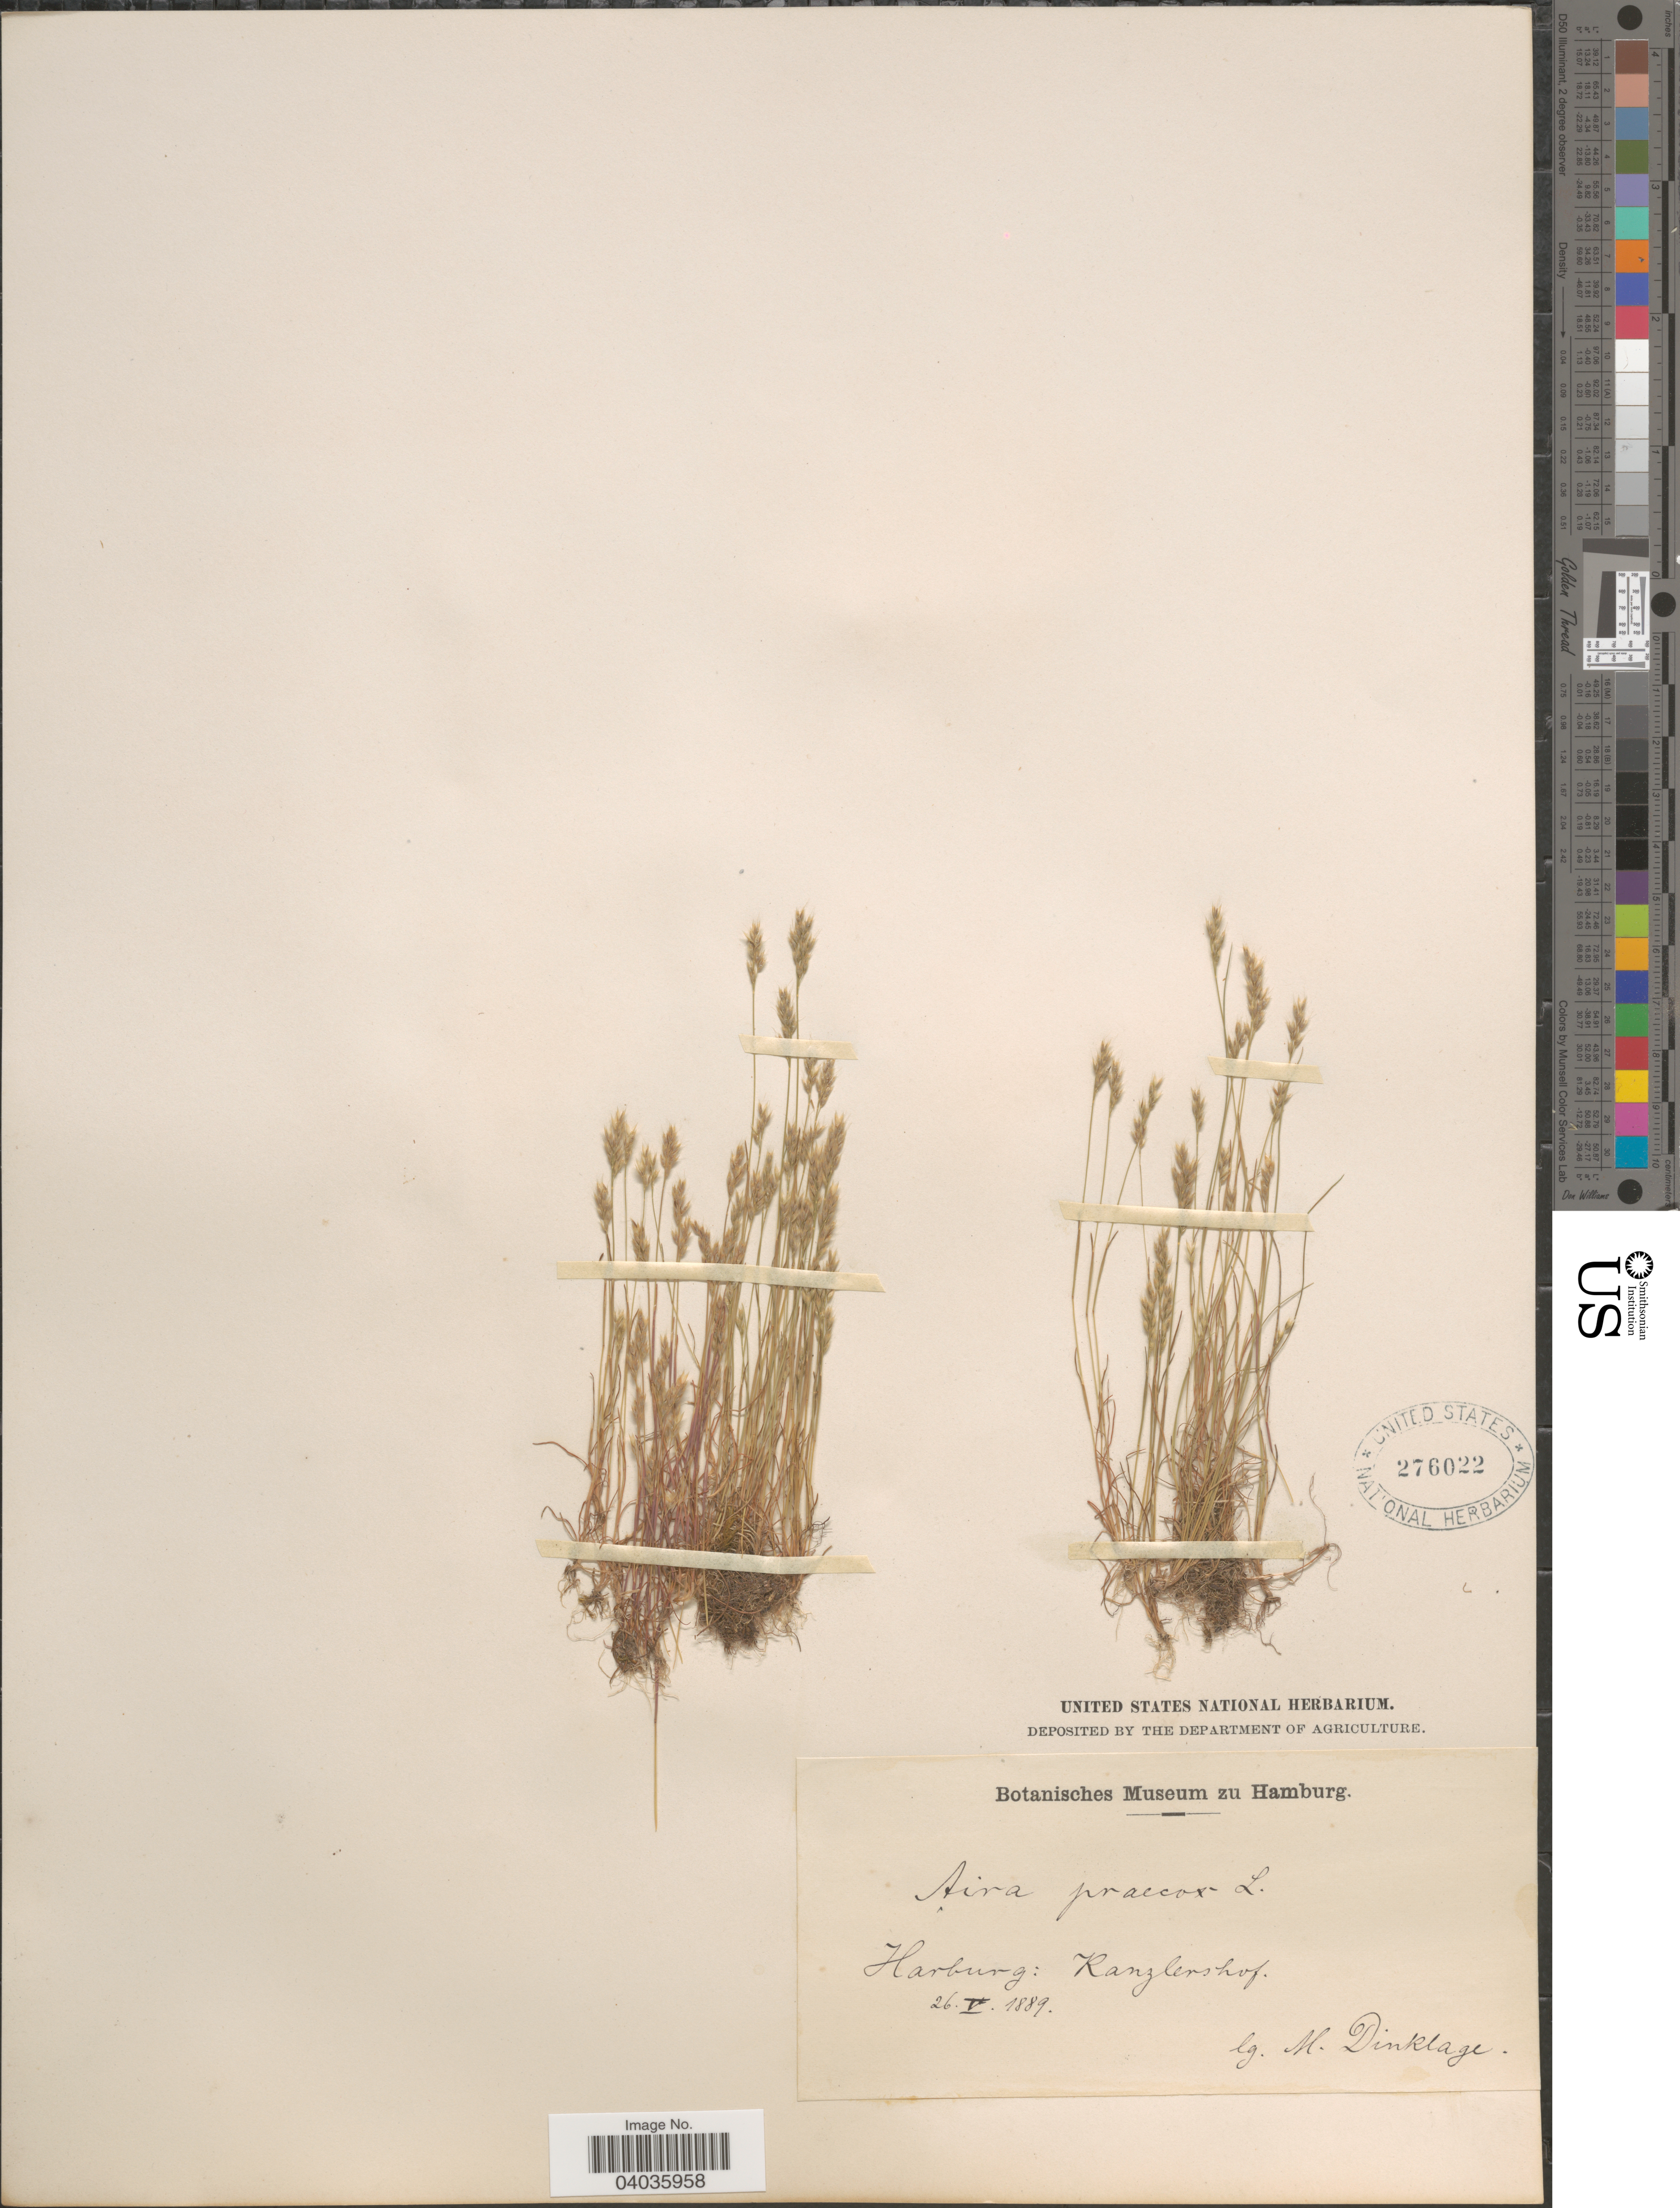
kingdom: Plantae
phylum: Tracheophyta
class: Liliopsida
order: Poales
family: Poaceae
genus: Aira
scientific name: Aira praecox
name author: L.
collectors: M. Dinklage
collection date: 1889-05-26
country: Germany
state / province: Hamburg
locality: Harburg: Ranzlershof.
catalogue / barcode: US 276022